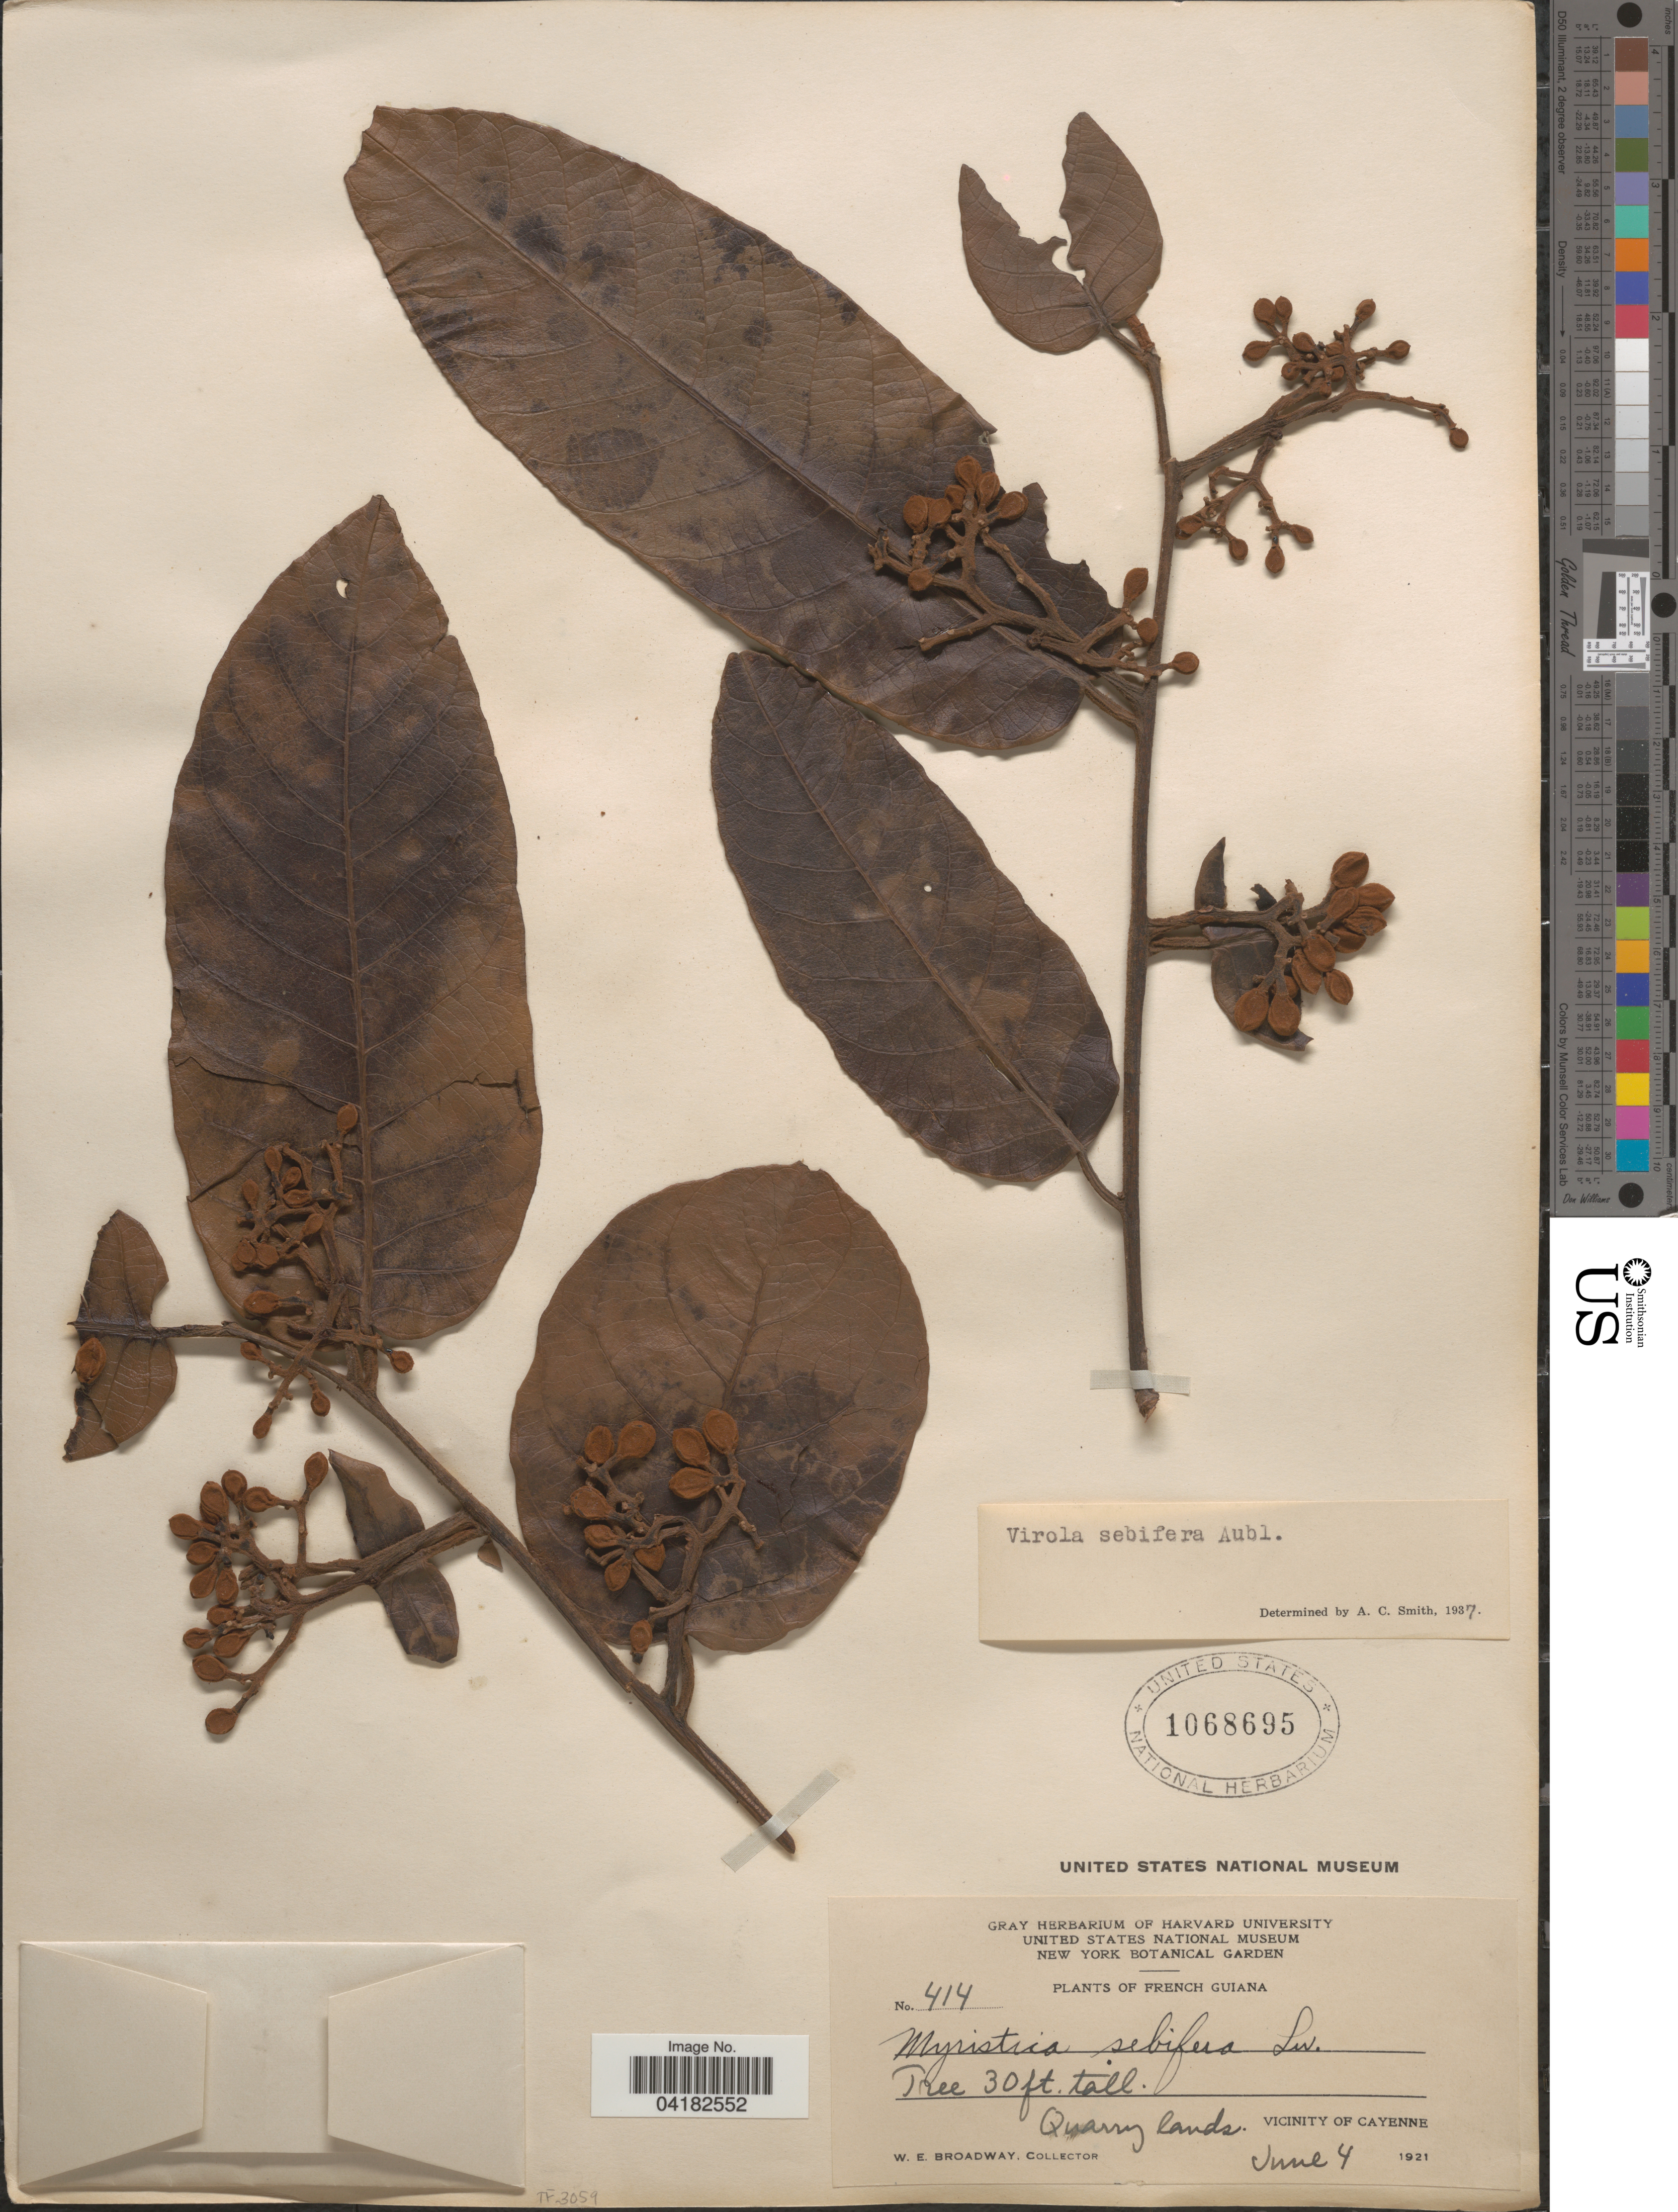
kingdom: Plantae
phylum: Tracheophyta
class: Magnoliopsida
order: Magnoliales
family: Myristicaceae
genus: Virola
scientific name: Virola sebifera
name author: Aubl.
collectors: W. E. Broadway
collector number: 414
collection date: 1921-06-04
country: French Guiana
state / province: Cayenne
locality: Quarry lands. Vicinity of Cayenne.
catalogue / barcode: US 1068695